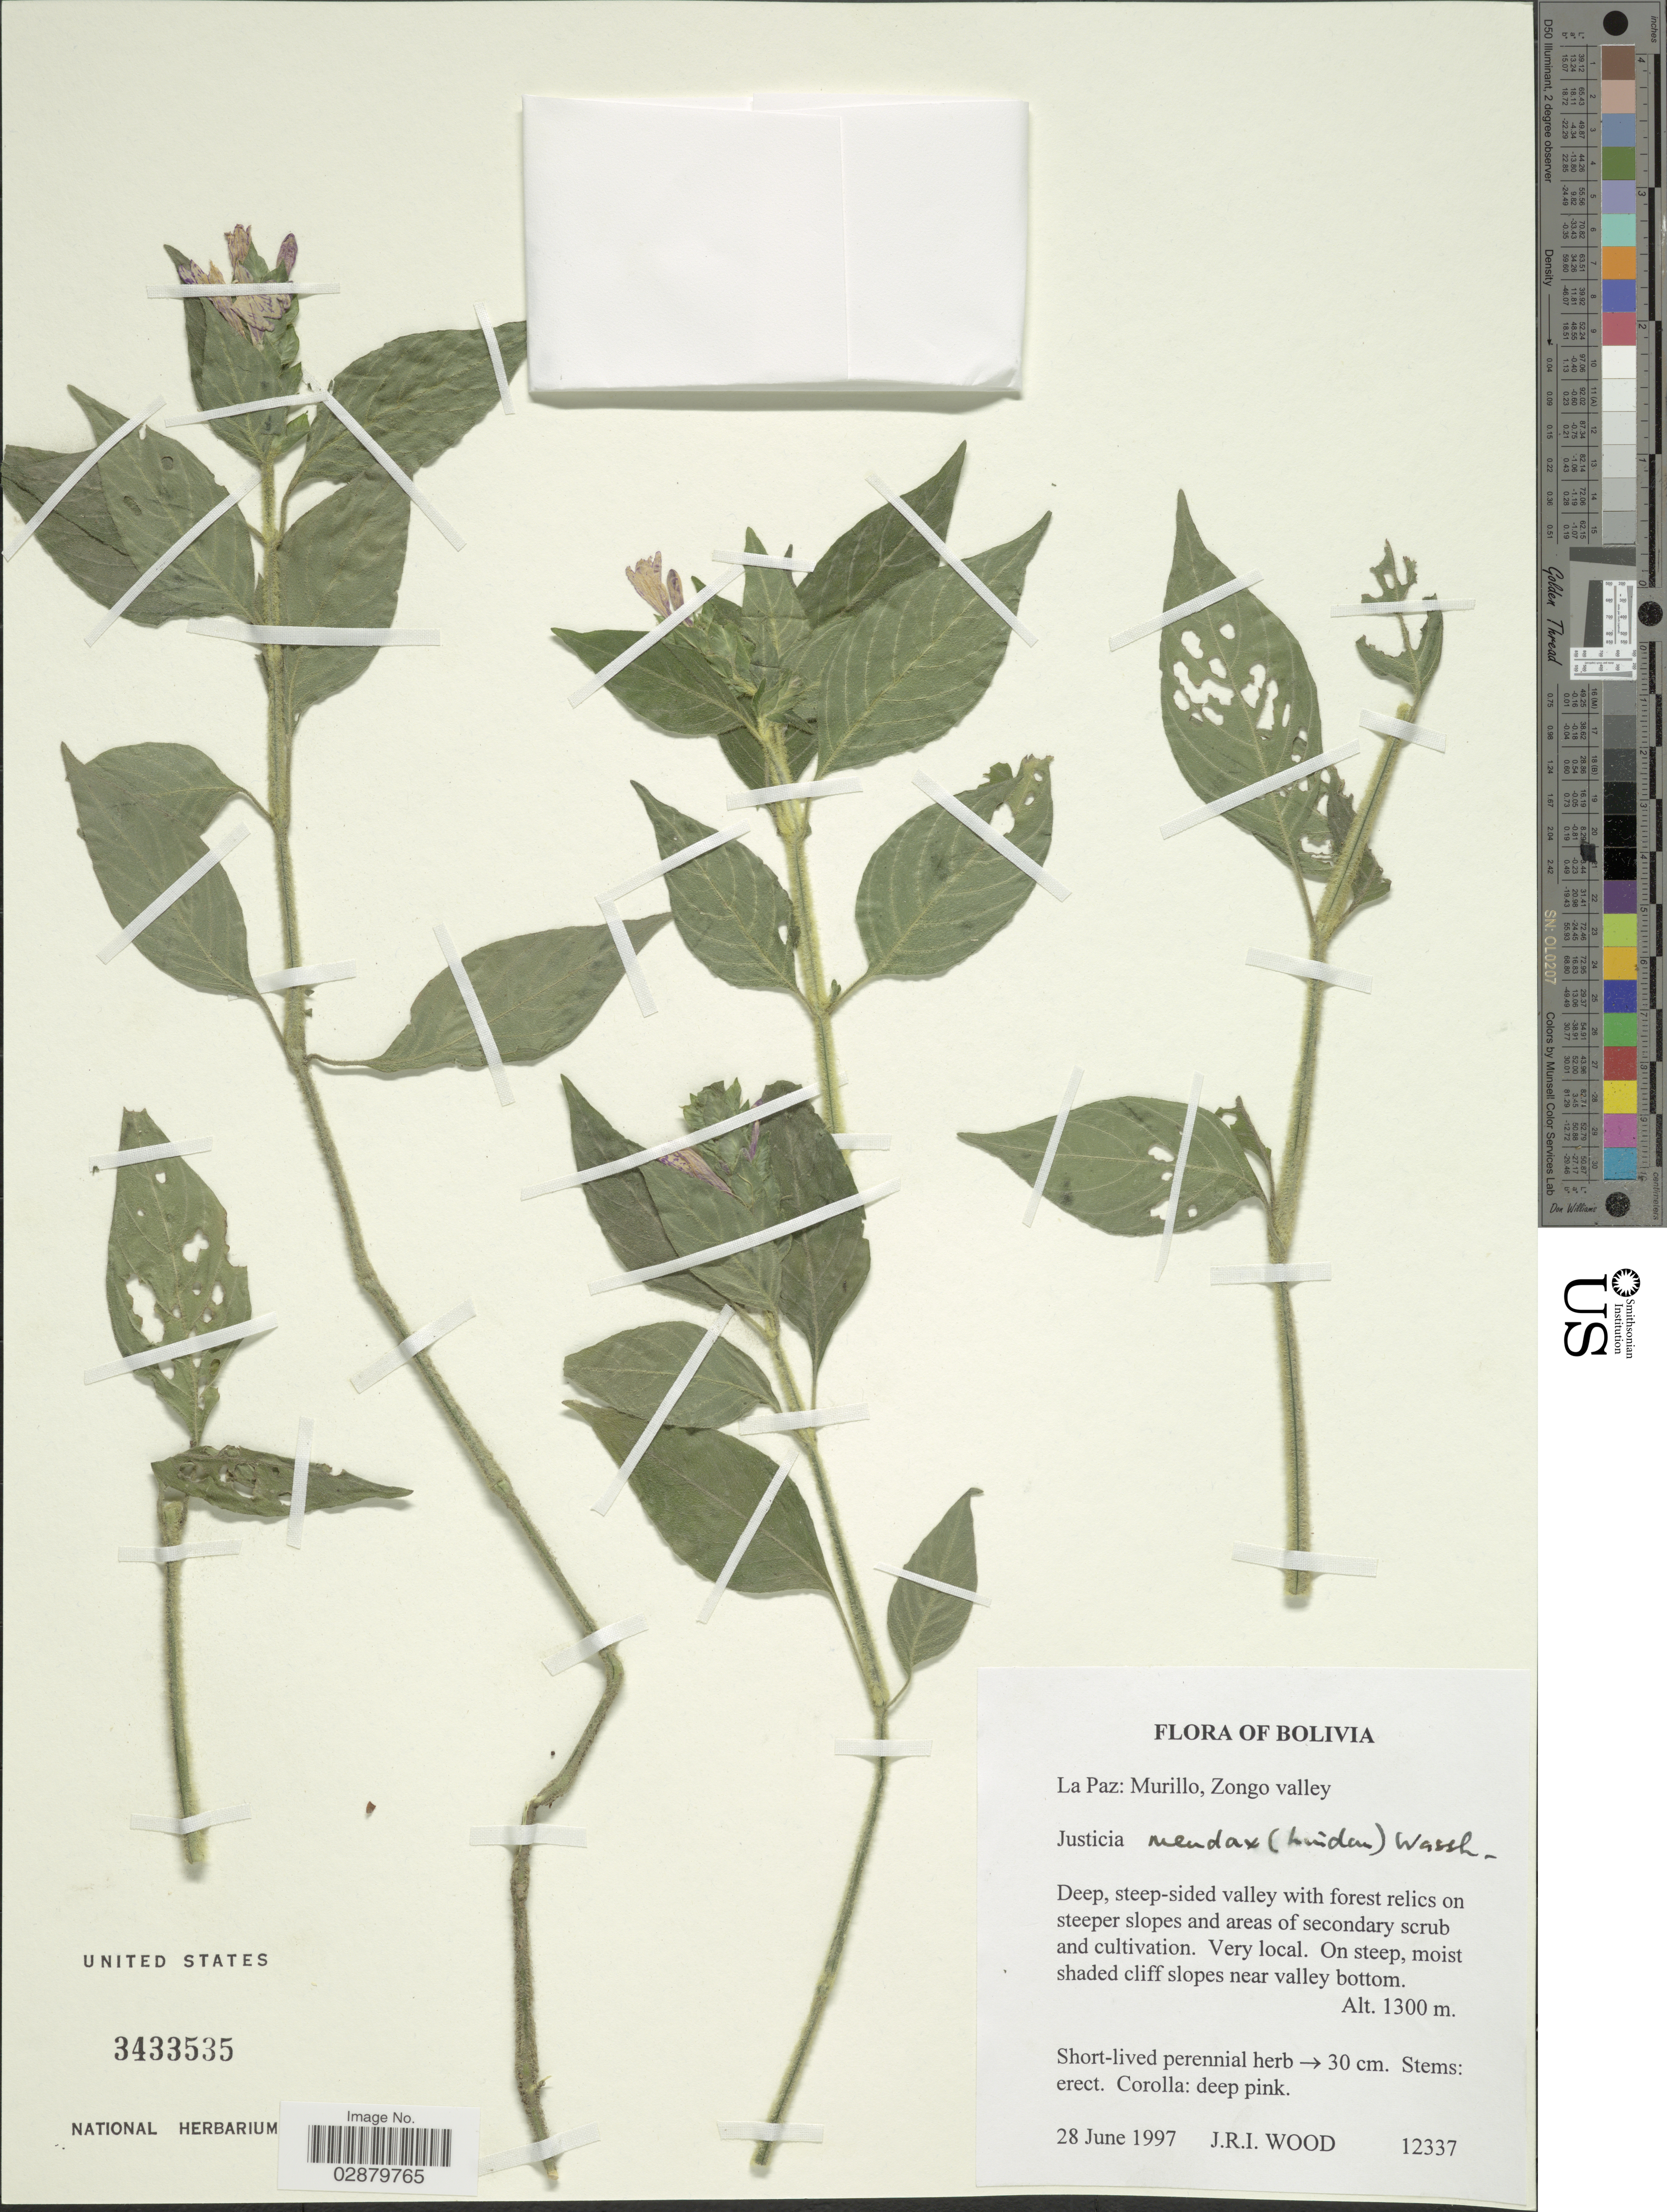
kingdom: Plantae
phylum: Tracheophyta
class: Magnoliopsida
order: Lamiales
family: Acanthaceae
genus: Jacobinia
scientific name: Jacobinia mendax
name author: Lindau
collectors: J. R. I. Wood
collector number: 12337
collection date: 1997-06-28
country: Bolivia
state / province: La Paz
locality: Murillo, Zongo valley.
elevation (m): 1300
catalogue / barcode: US 3433535